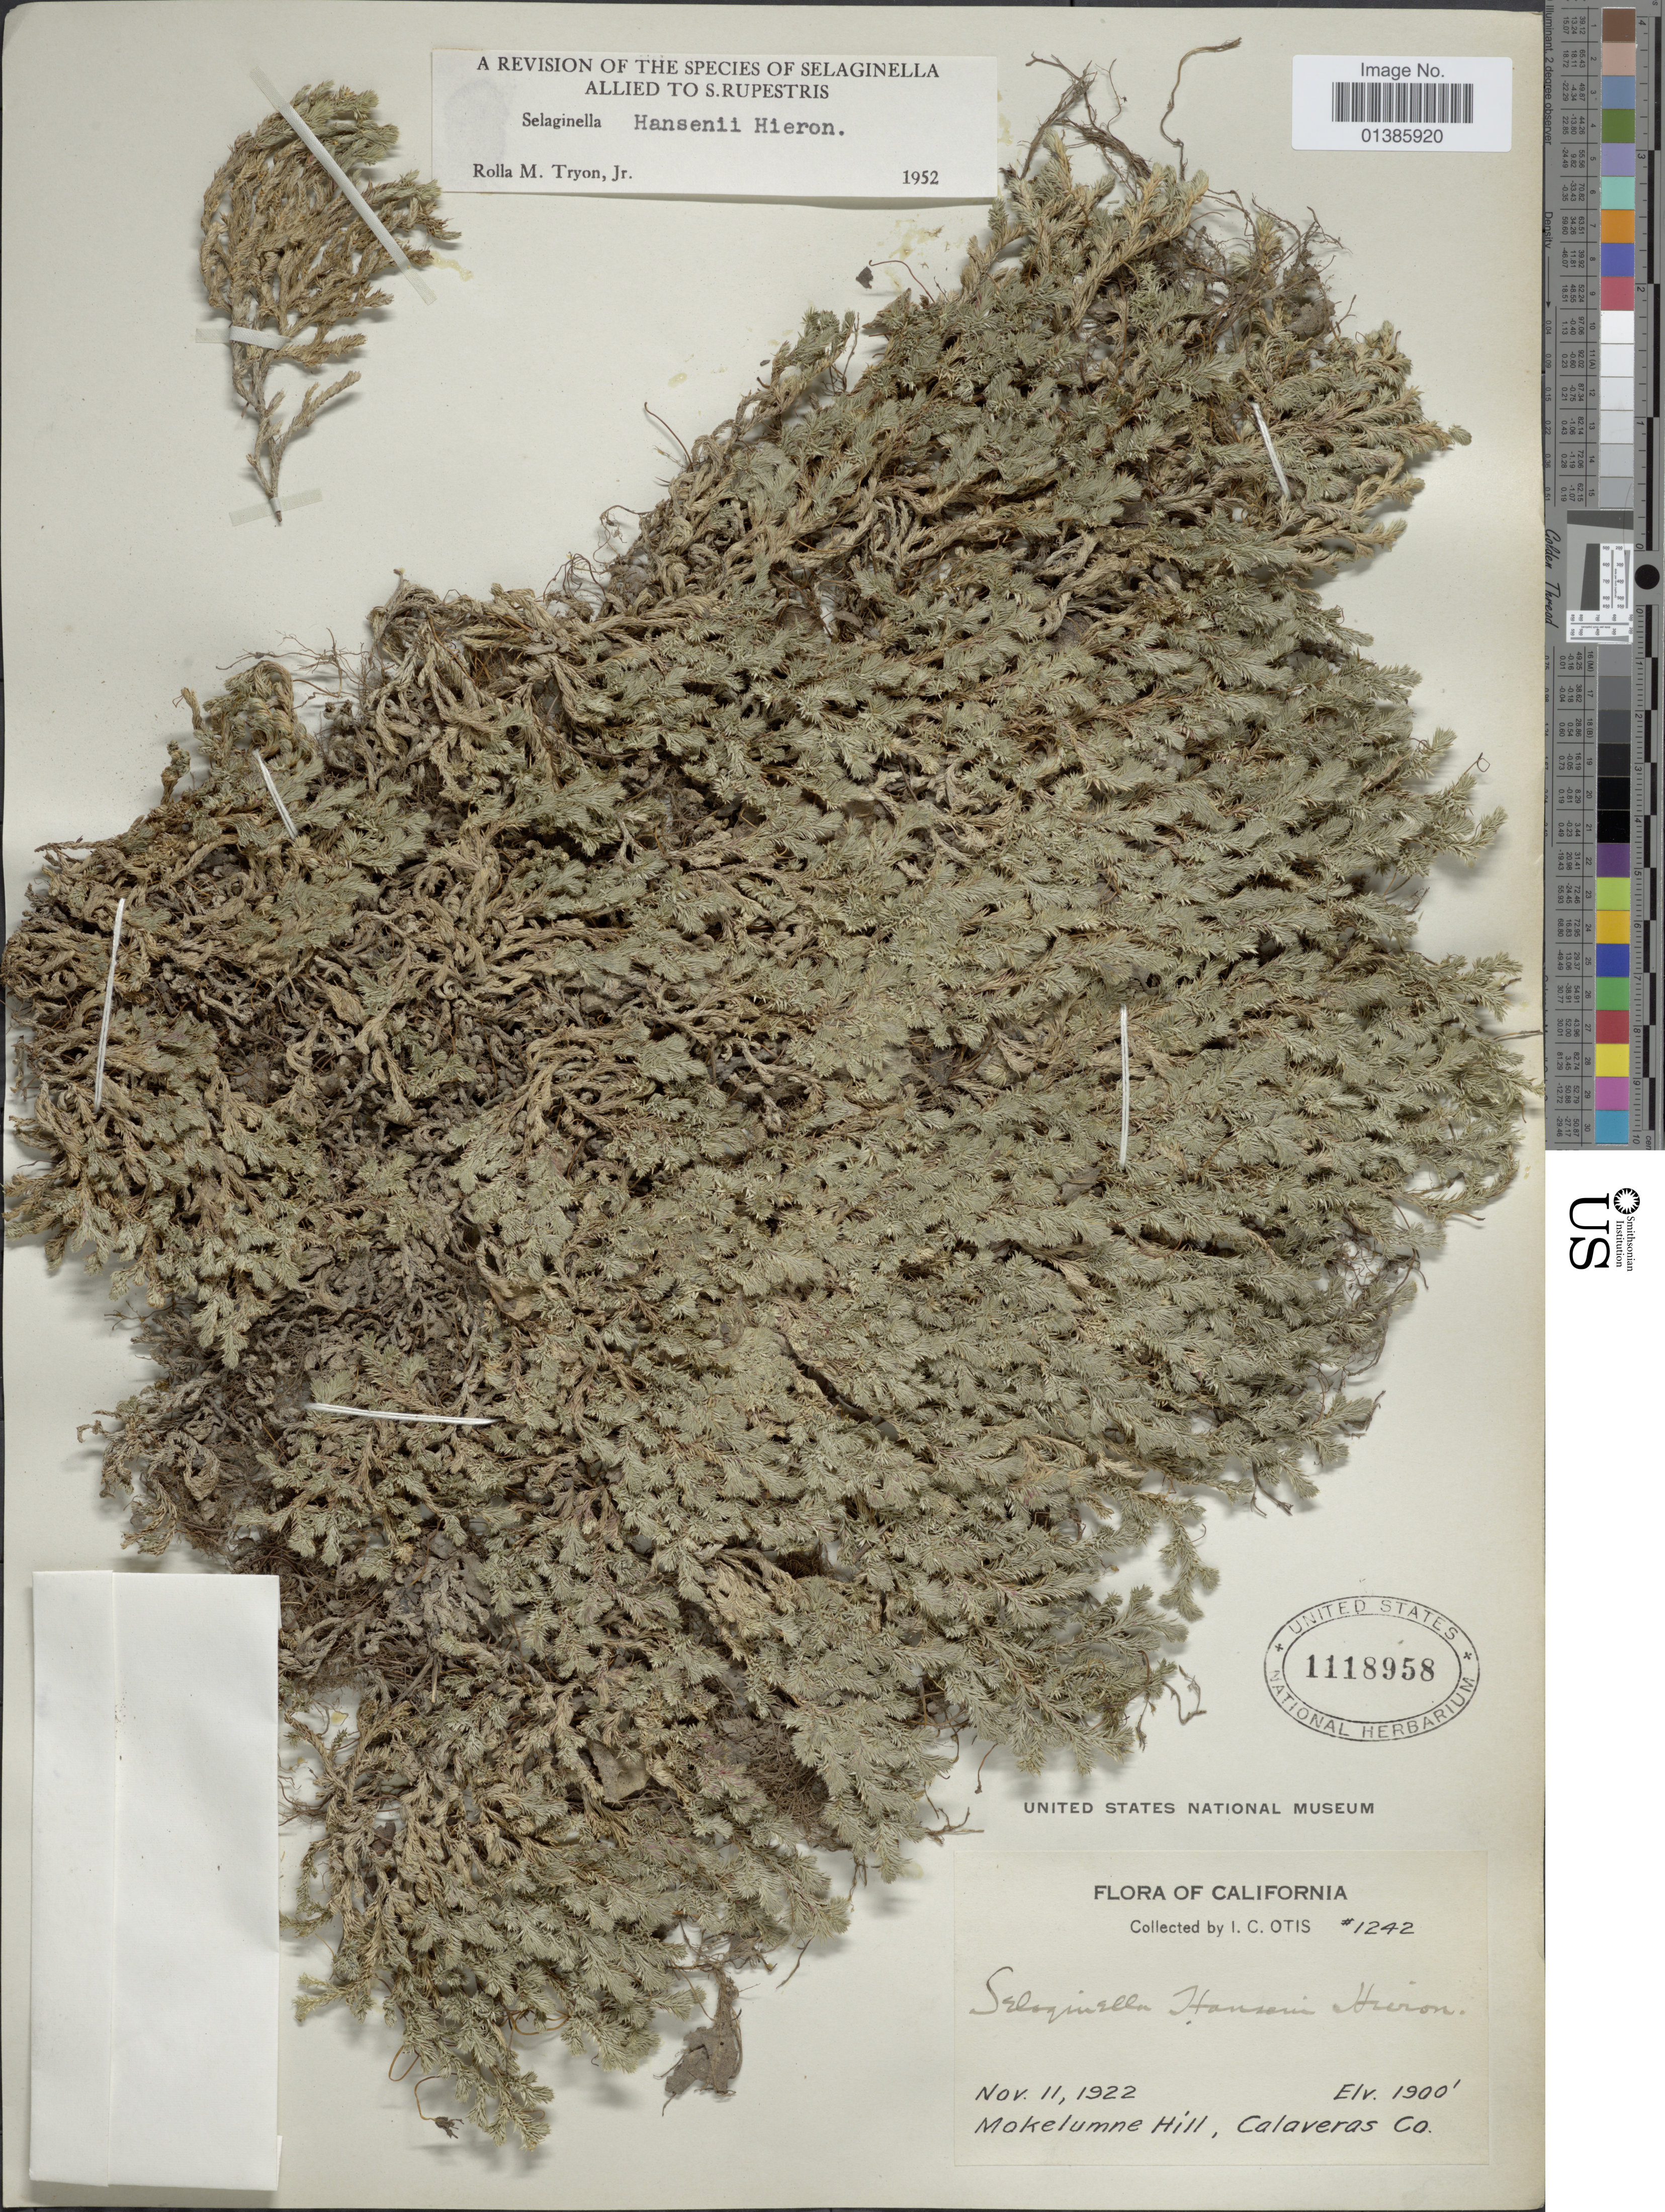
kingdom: Plantae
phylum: Tracheophyta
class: Lycopodiopsida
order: Selaginellales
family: Selaginellaceae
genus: Selaginella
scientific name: Selaginella hansenii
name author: Hieron.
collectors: I. C. Otis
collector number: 1242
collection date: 1922-11-11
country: United States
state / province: California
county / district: Calaveras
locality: Makelumne Hill, Calaveras Co.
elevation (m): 579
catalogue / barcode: US 1118958